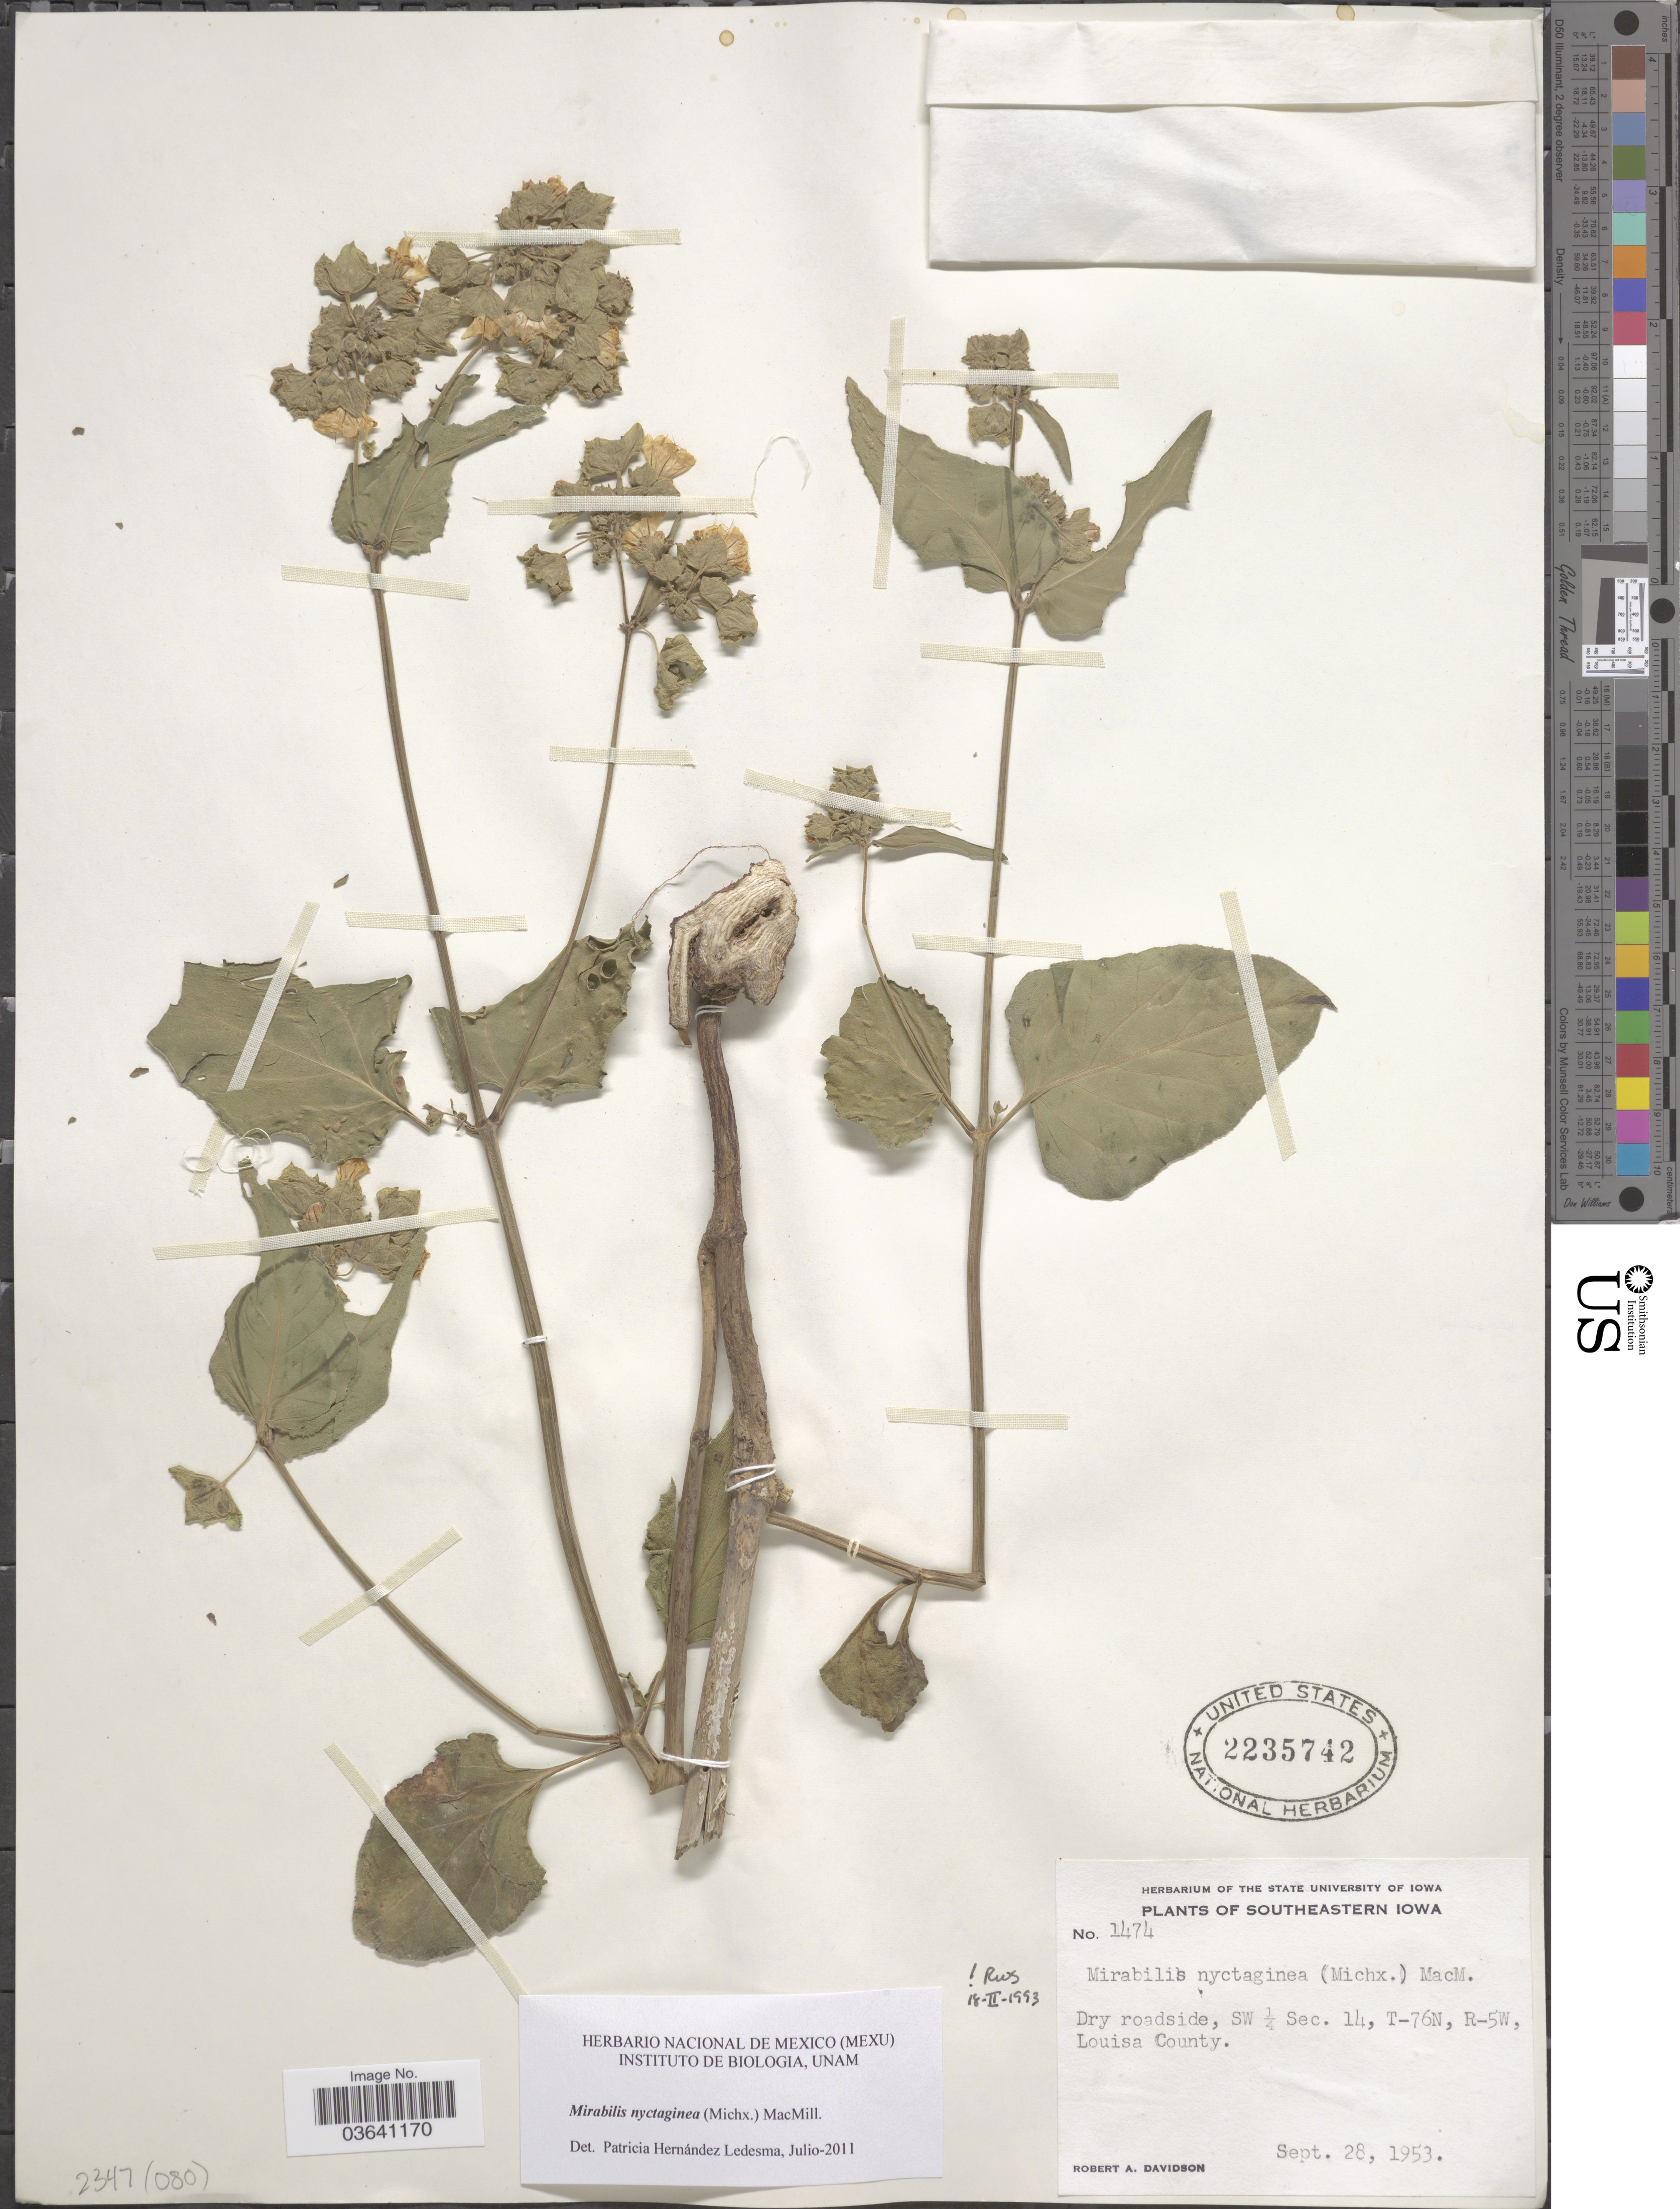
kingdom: Plantae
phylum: Tracheophyta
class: Magnoliopsida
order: Caryophyllales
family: Nyctaginaceae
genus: Mirabilis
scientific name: Mirabilis nyctaginea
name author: (Michx.) MacMill.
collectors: R. A. Davidson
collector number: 1474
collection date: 1953-09-28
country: United States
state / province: Iowa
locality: Southeastern Iowa. SW ¼ Sec. 14, T-76N, R-5W, Louisa County.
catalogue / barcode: US 2235742